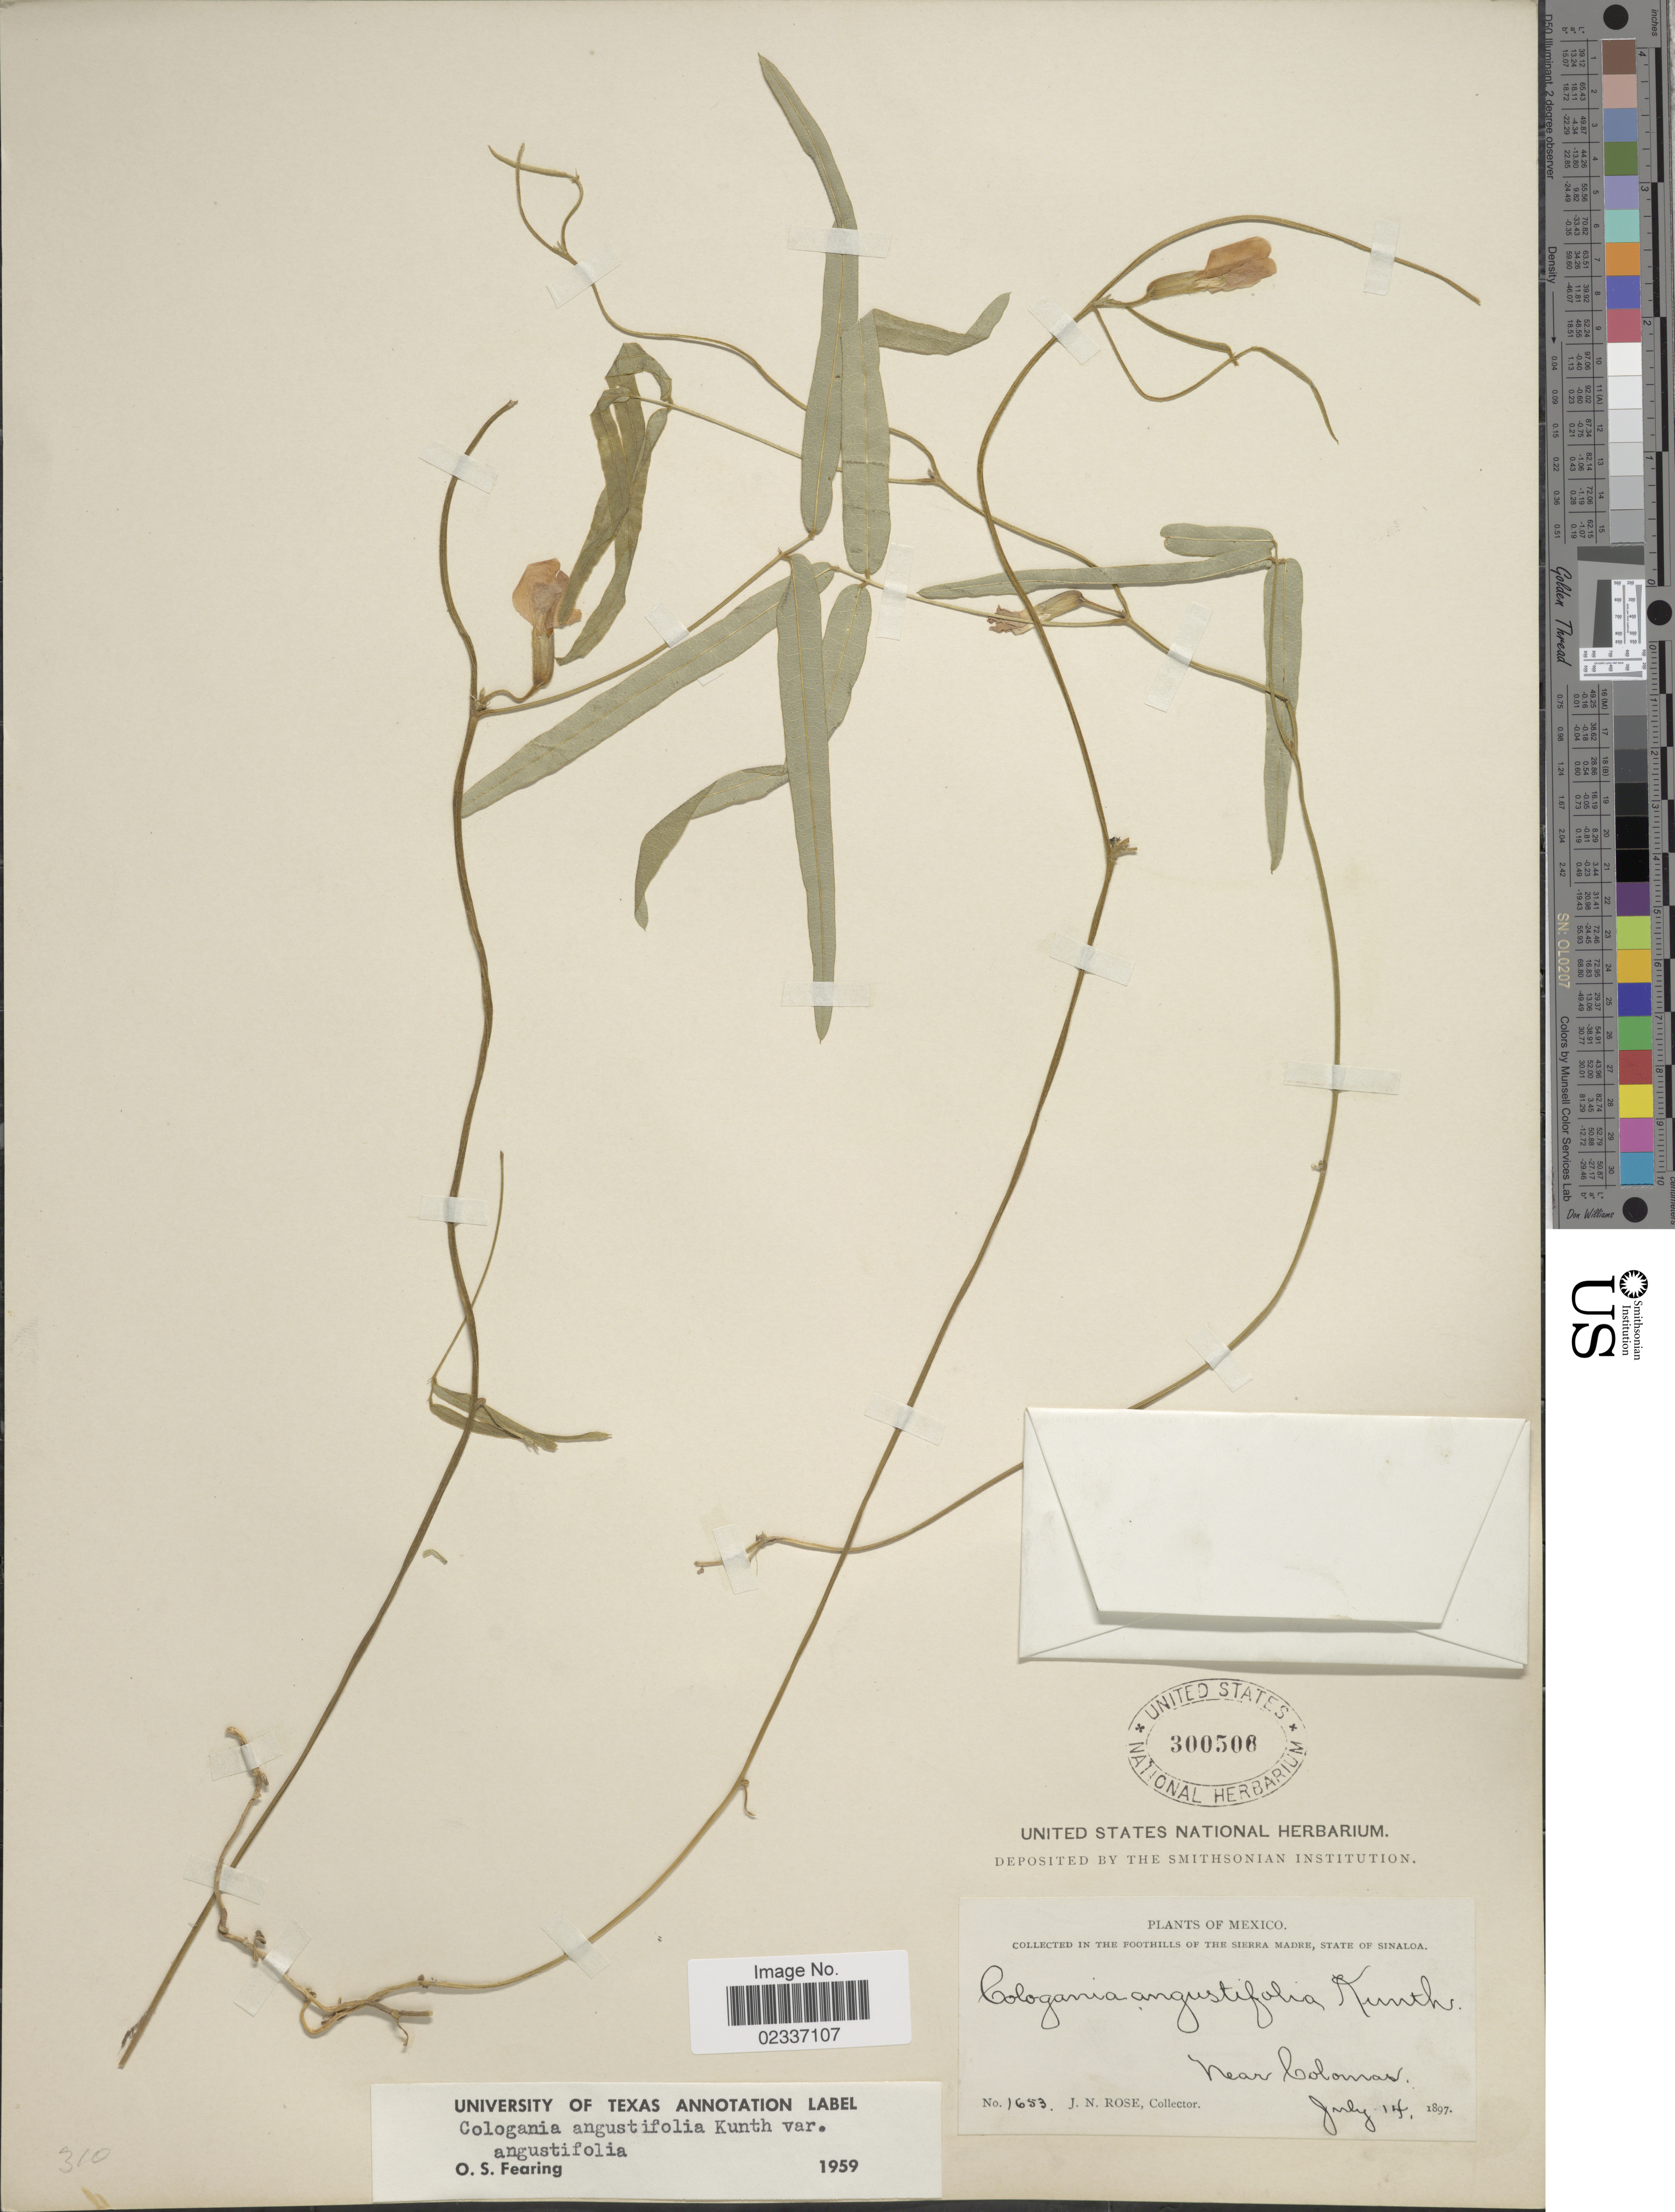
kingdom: Plantae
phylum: Tracheophyta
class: Magnoliopsida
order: Fabales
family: Fabaceae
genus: Cologania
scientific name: Cologania angustifolia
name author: Kunth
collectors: J. N. Rose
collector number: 1653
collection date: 1897-07-14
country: Mexico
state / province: Sinaloa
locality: In the Foothills of The Sierra Madre, Near Colomas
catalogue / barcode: US 300506